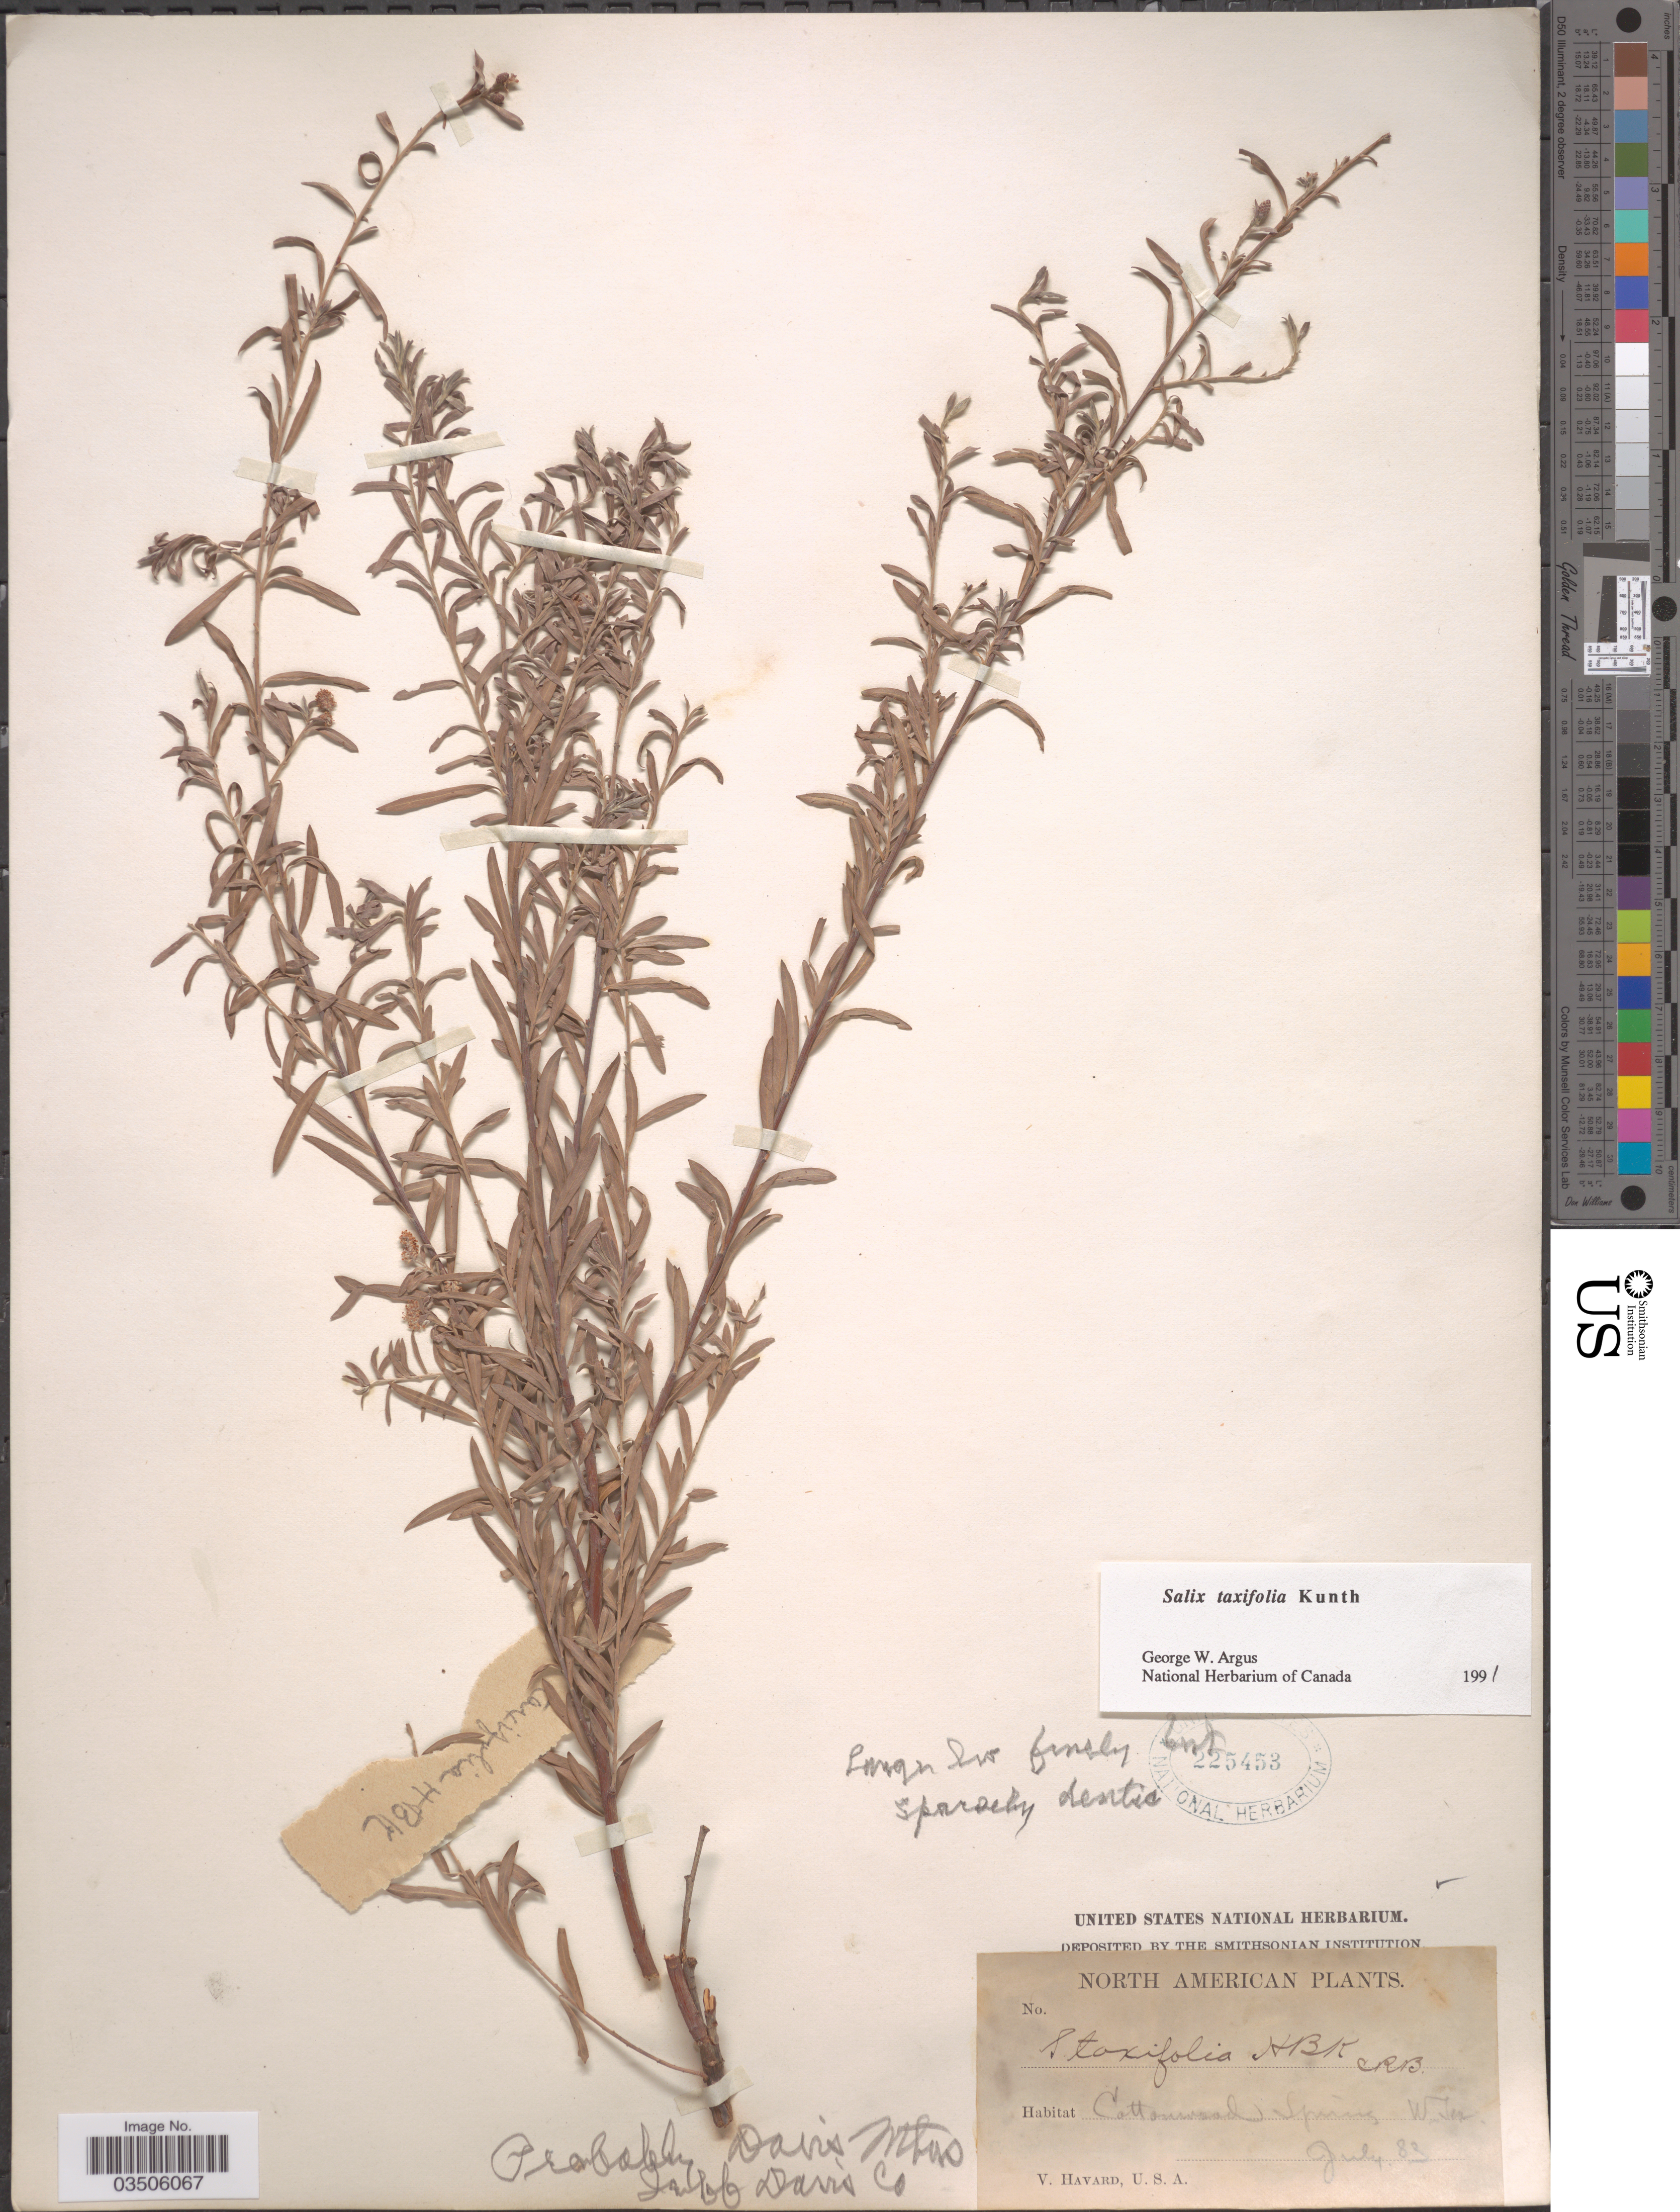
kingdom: Plantae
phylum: Tracheophyta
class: Magnoliopsida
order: Malpighiales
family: Salicaceae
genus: Salix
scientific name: Salix taxifolia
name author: Kunth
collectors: V. Havard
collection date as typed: Transcribed d/m/y: /7/83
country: United States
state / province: Texas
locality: Cottonwood Spring, W. Tex.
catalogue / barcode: US 225453